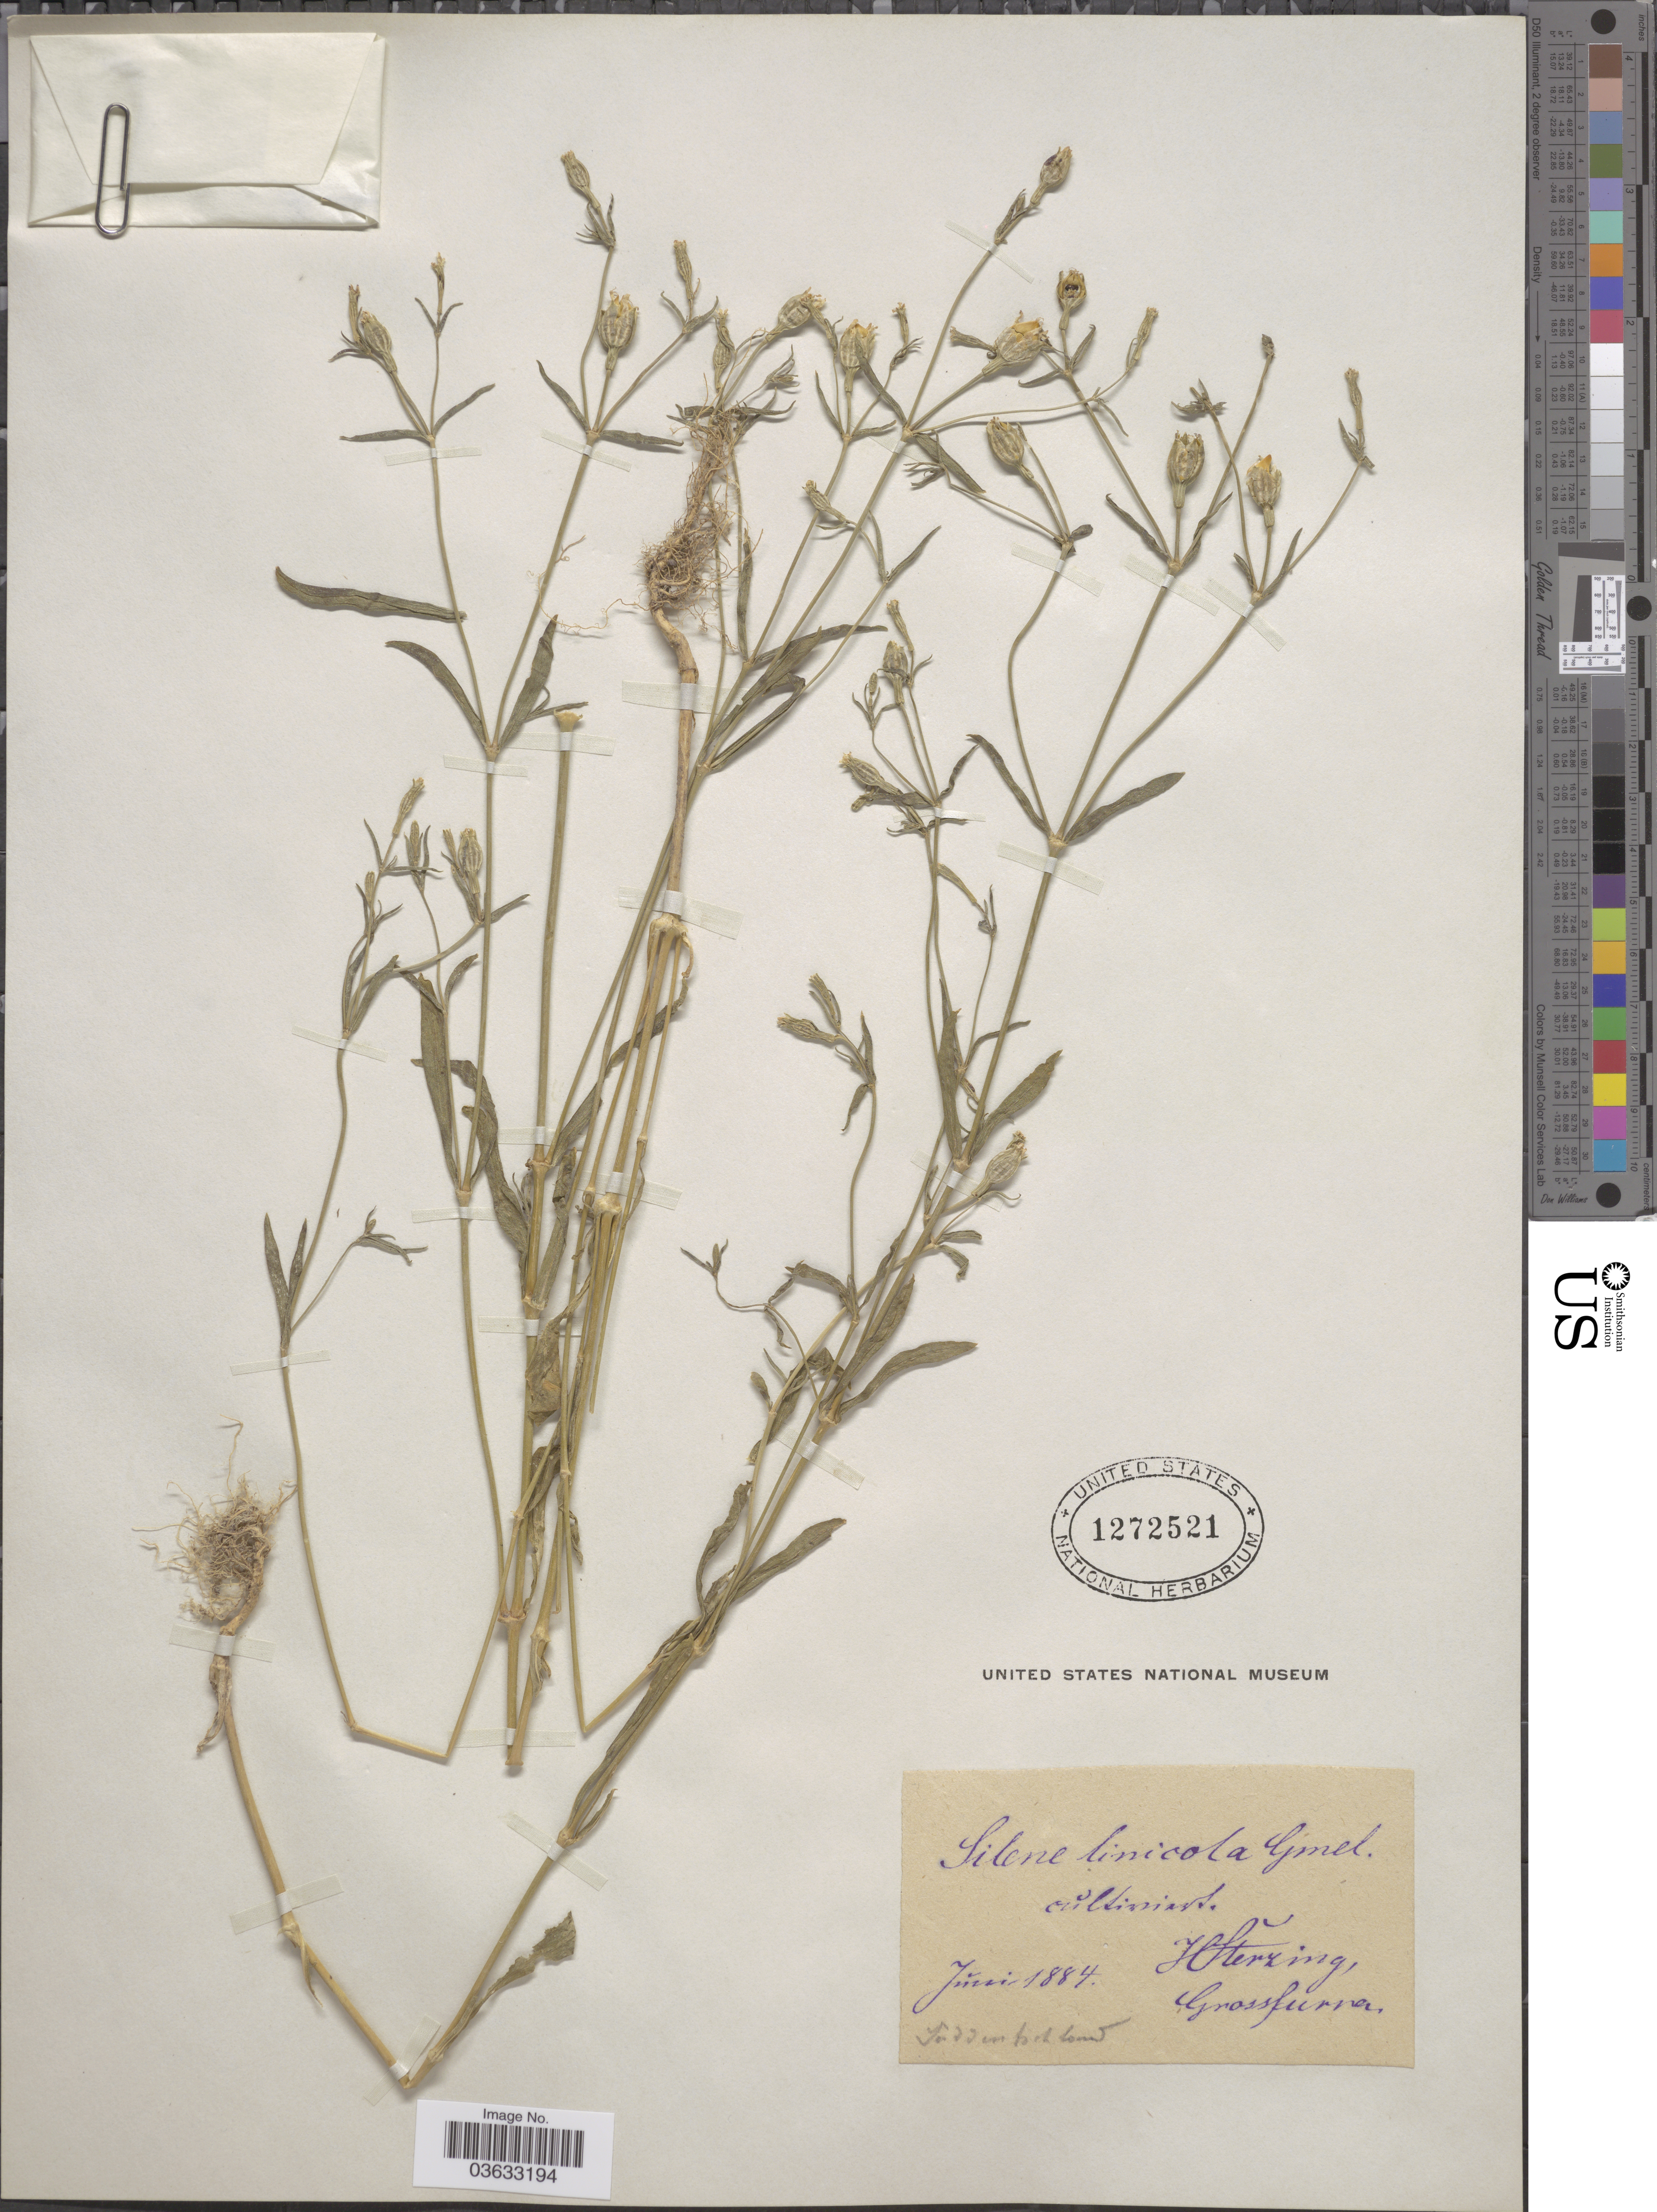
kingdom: Plantae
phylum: Tracheophyta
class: Magnoliopsida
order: Caryophyllales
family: Caryophyllaceae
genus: Silene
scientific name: Silene linicola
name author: C.C. Gmel.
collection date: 1884-06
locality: Hfterzing [interpreted], Grossfurna [interpreted].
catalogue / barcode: US 1272521